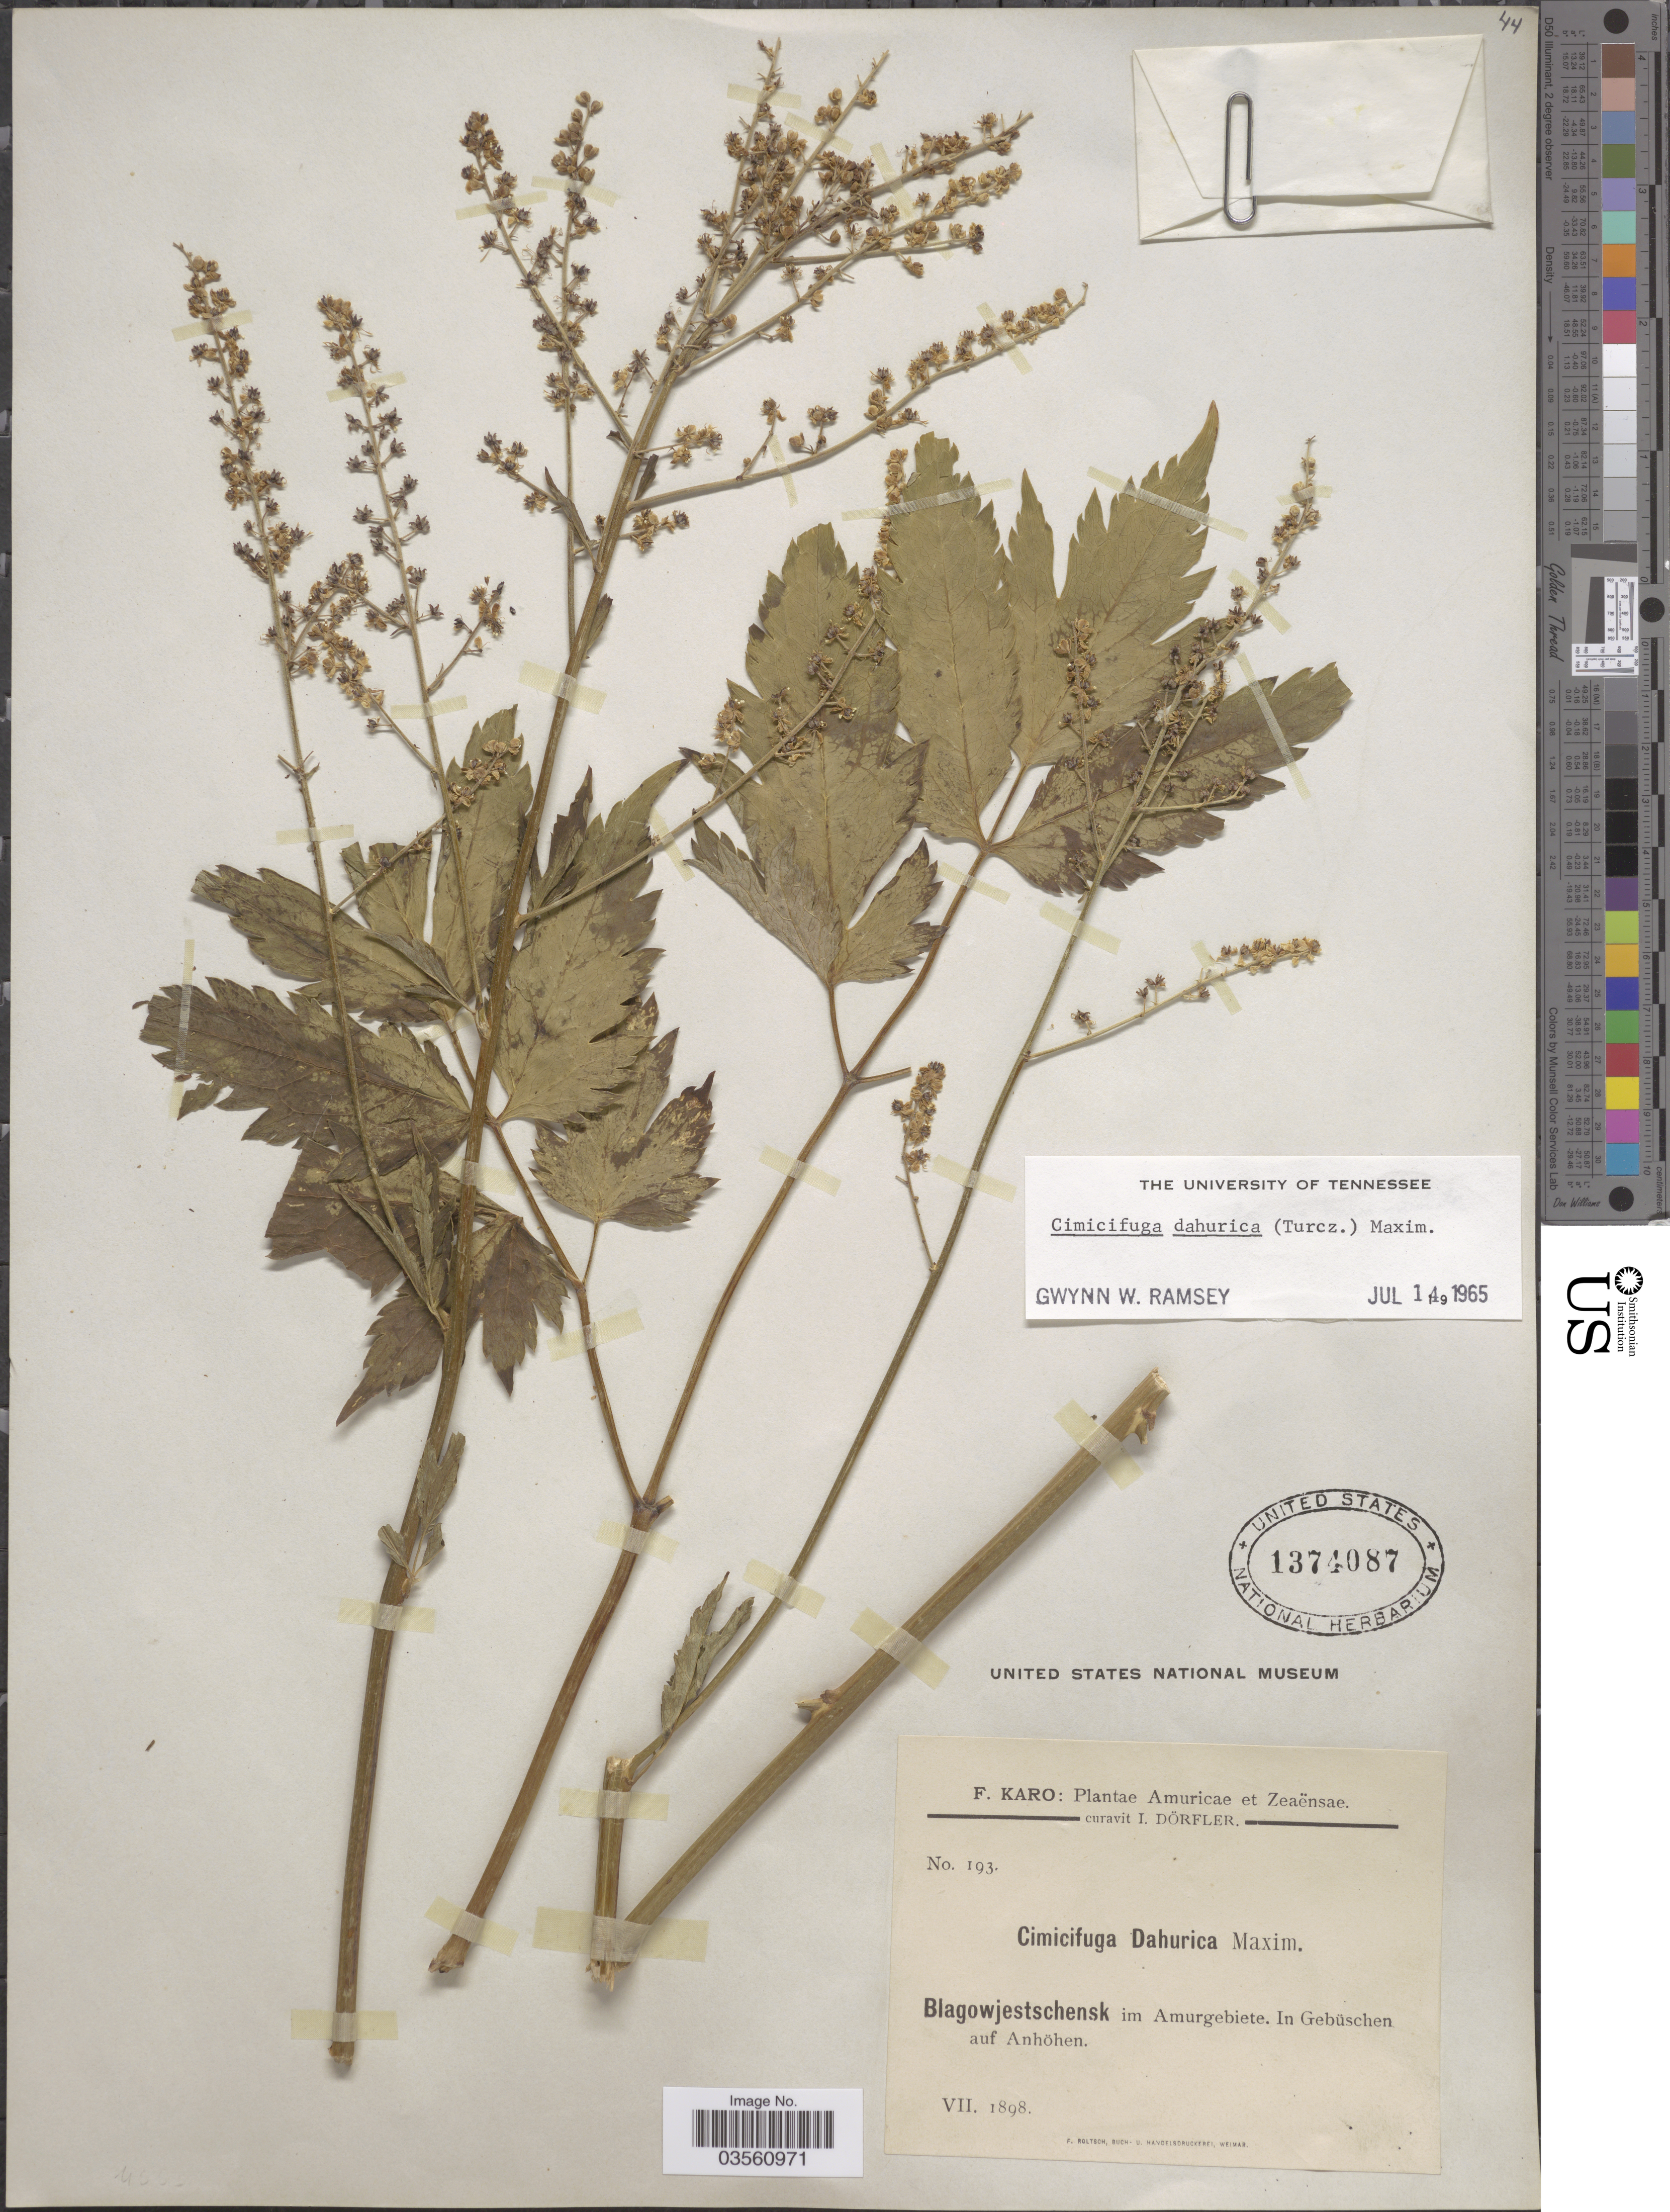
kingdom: Plantae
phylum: Tracheophyta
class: Magnoliopsida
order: Ranunculales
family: Ranunculaceae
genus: Actaea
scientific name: Actaea dahurica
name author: (Turcz. ex Fisch. & C.A. Mey.) Franch.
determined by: Strong, M. T., (US), Smithsonian Institution - National Museum of Natural History (UNITED STATES)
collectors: F. Karo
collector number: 193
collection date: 1898-07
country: Russian Federation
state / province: Amur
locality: Amuricae et Zeaënsae. Blagowjestschensk im Amurgebiete. In Gebüschen auf Anhöhen.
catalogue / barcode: US 1374087